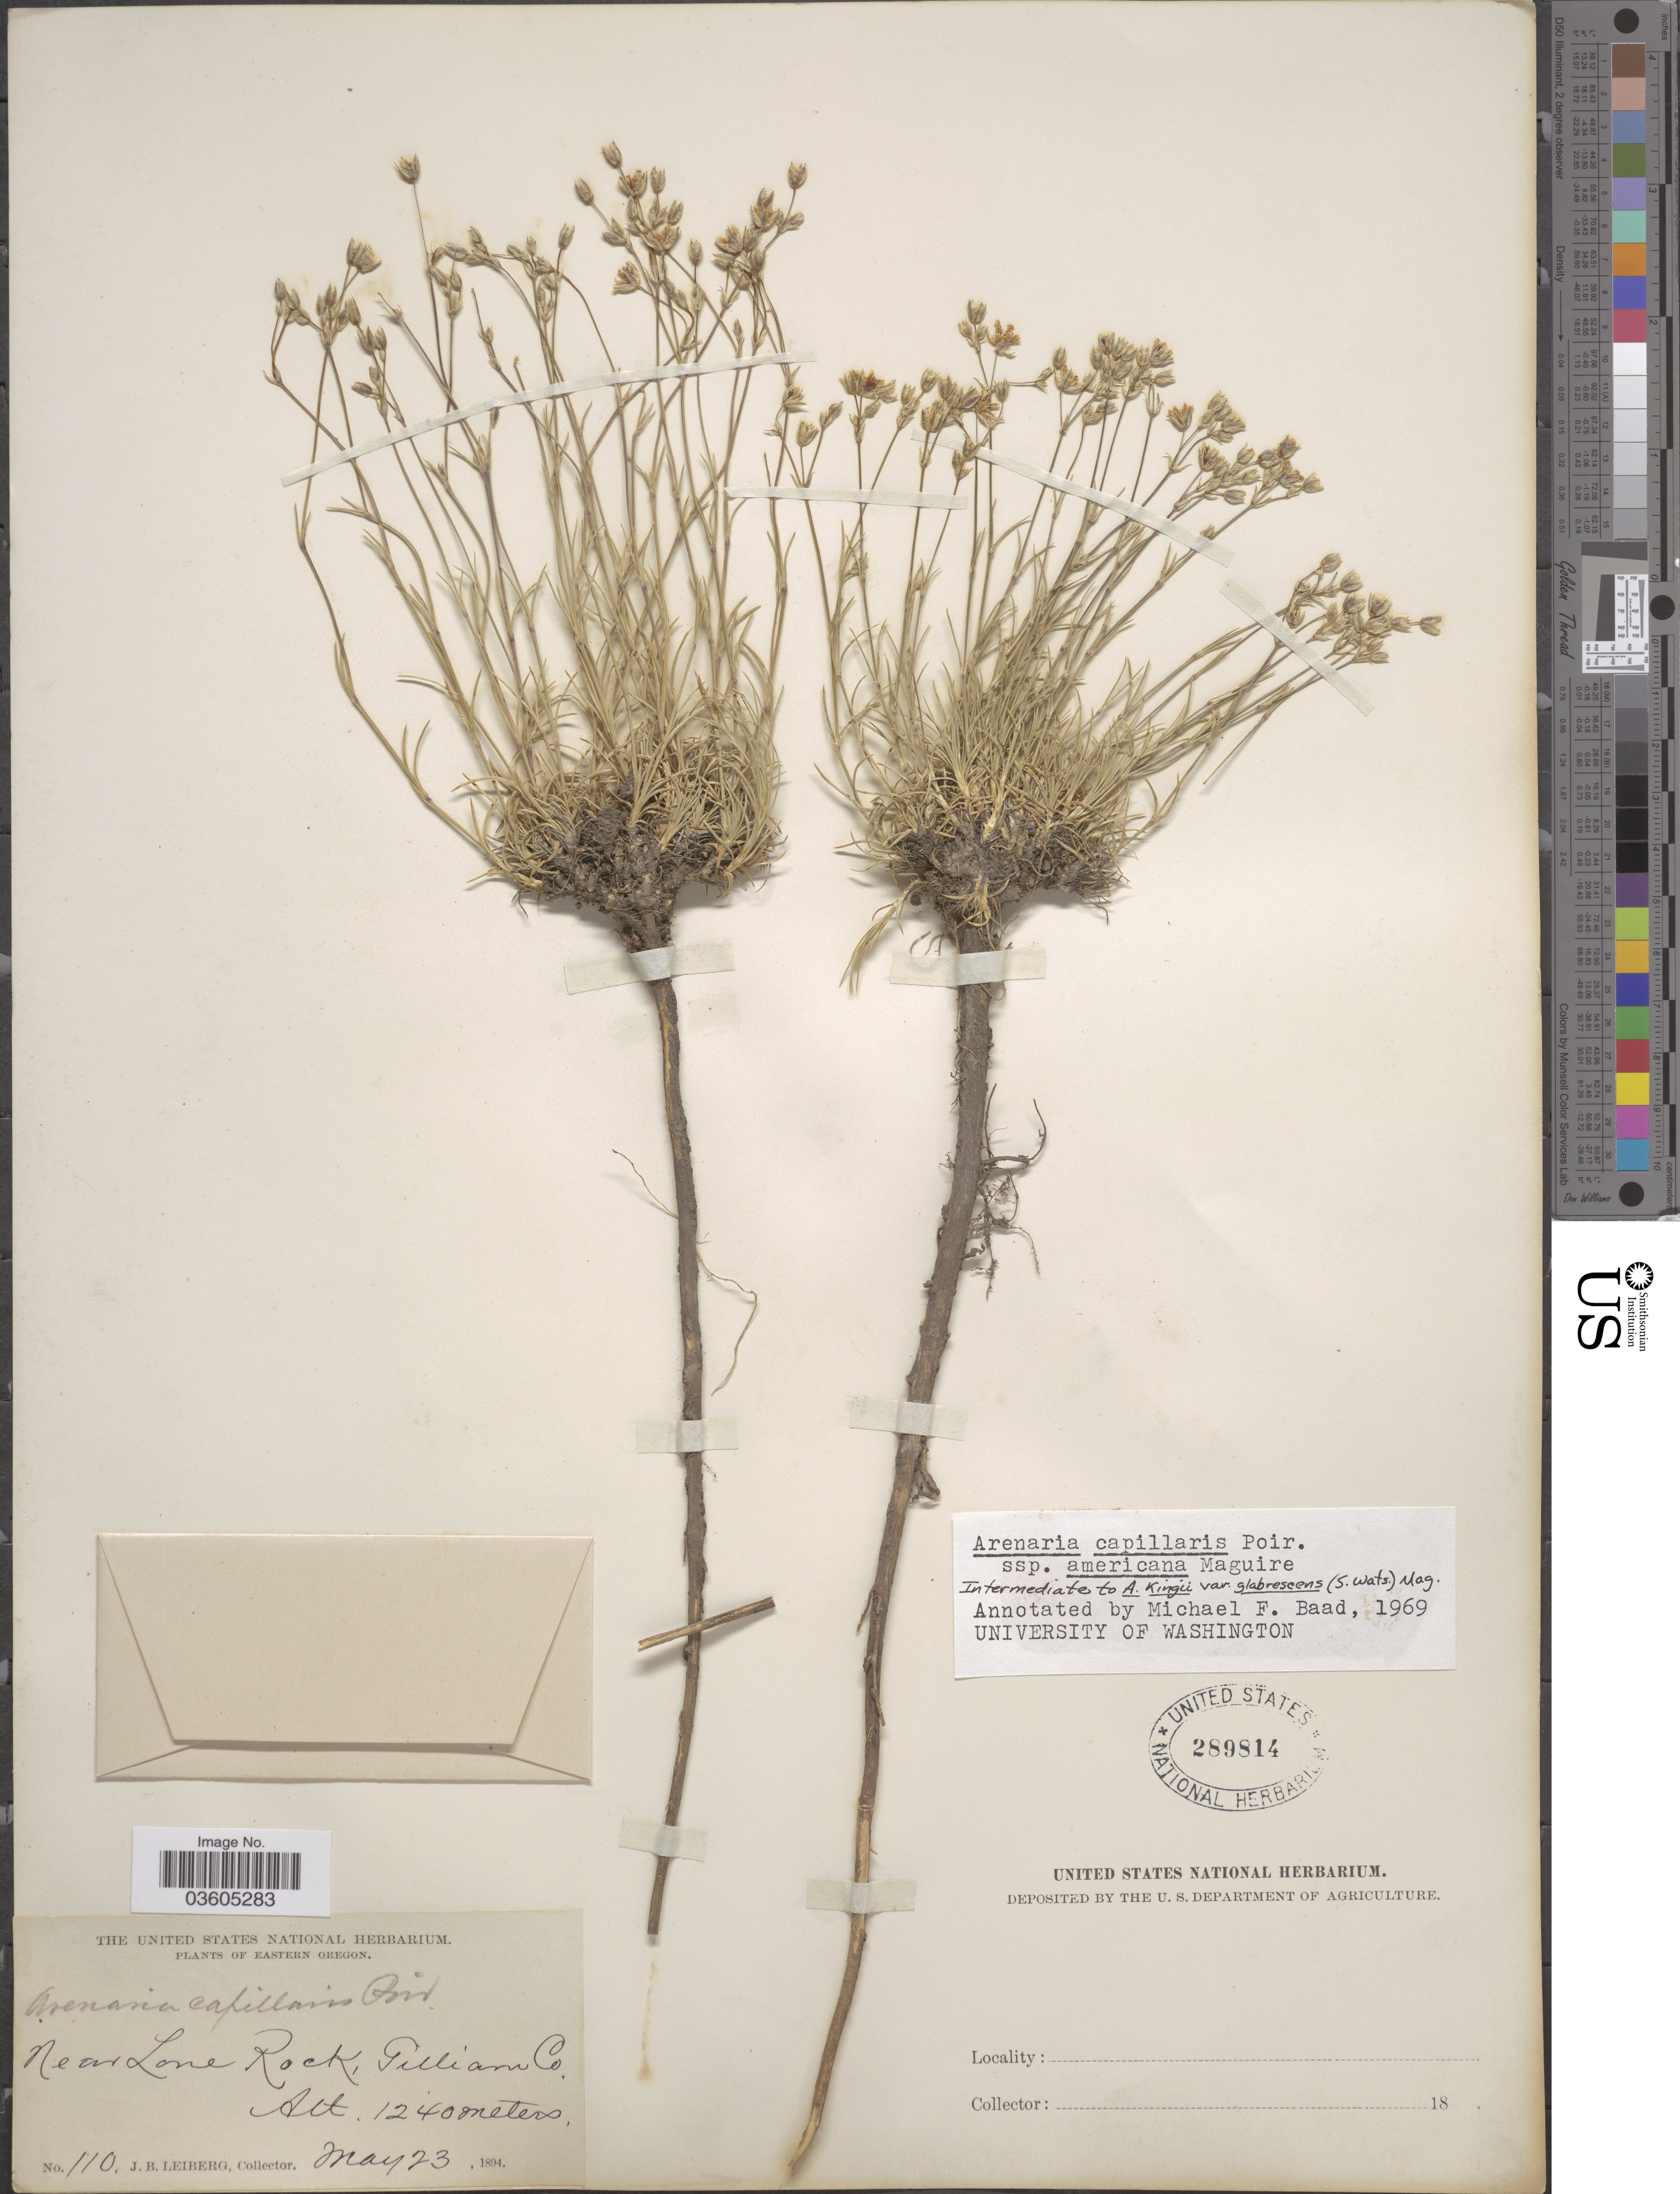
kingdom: Plantae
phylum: Tracheophyta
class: Magnoliopsida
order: Caryophyllales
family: Caryophyllaceae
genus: Eremogone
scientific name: Eremogone capillaris var. americana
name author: (Maguire) R.L. Hartm. & Rabeler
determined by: U.S. National Herbarium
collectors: J. B. Leiberg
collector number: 110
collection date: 1894-05-23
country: United States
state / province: Oregon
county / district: Gilliam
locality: Eastern Oregon. Near Lone Rock, Gilliam Co.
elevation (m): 1240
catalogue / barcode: US 289814